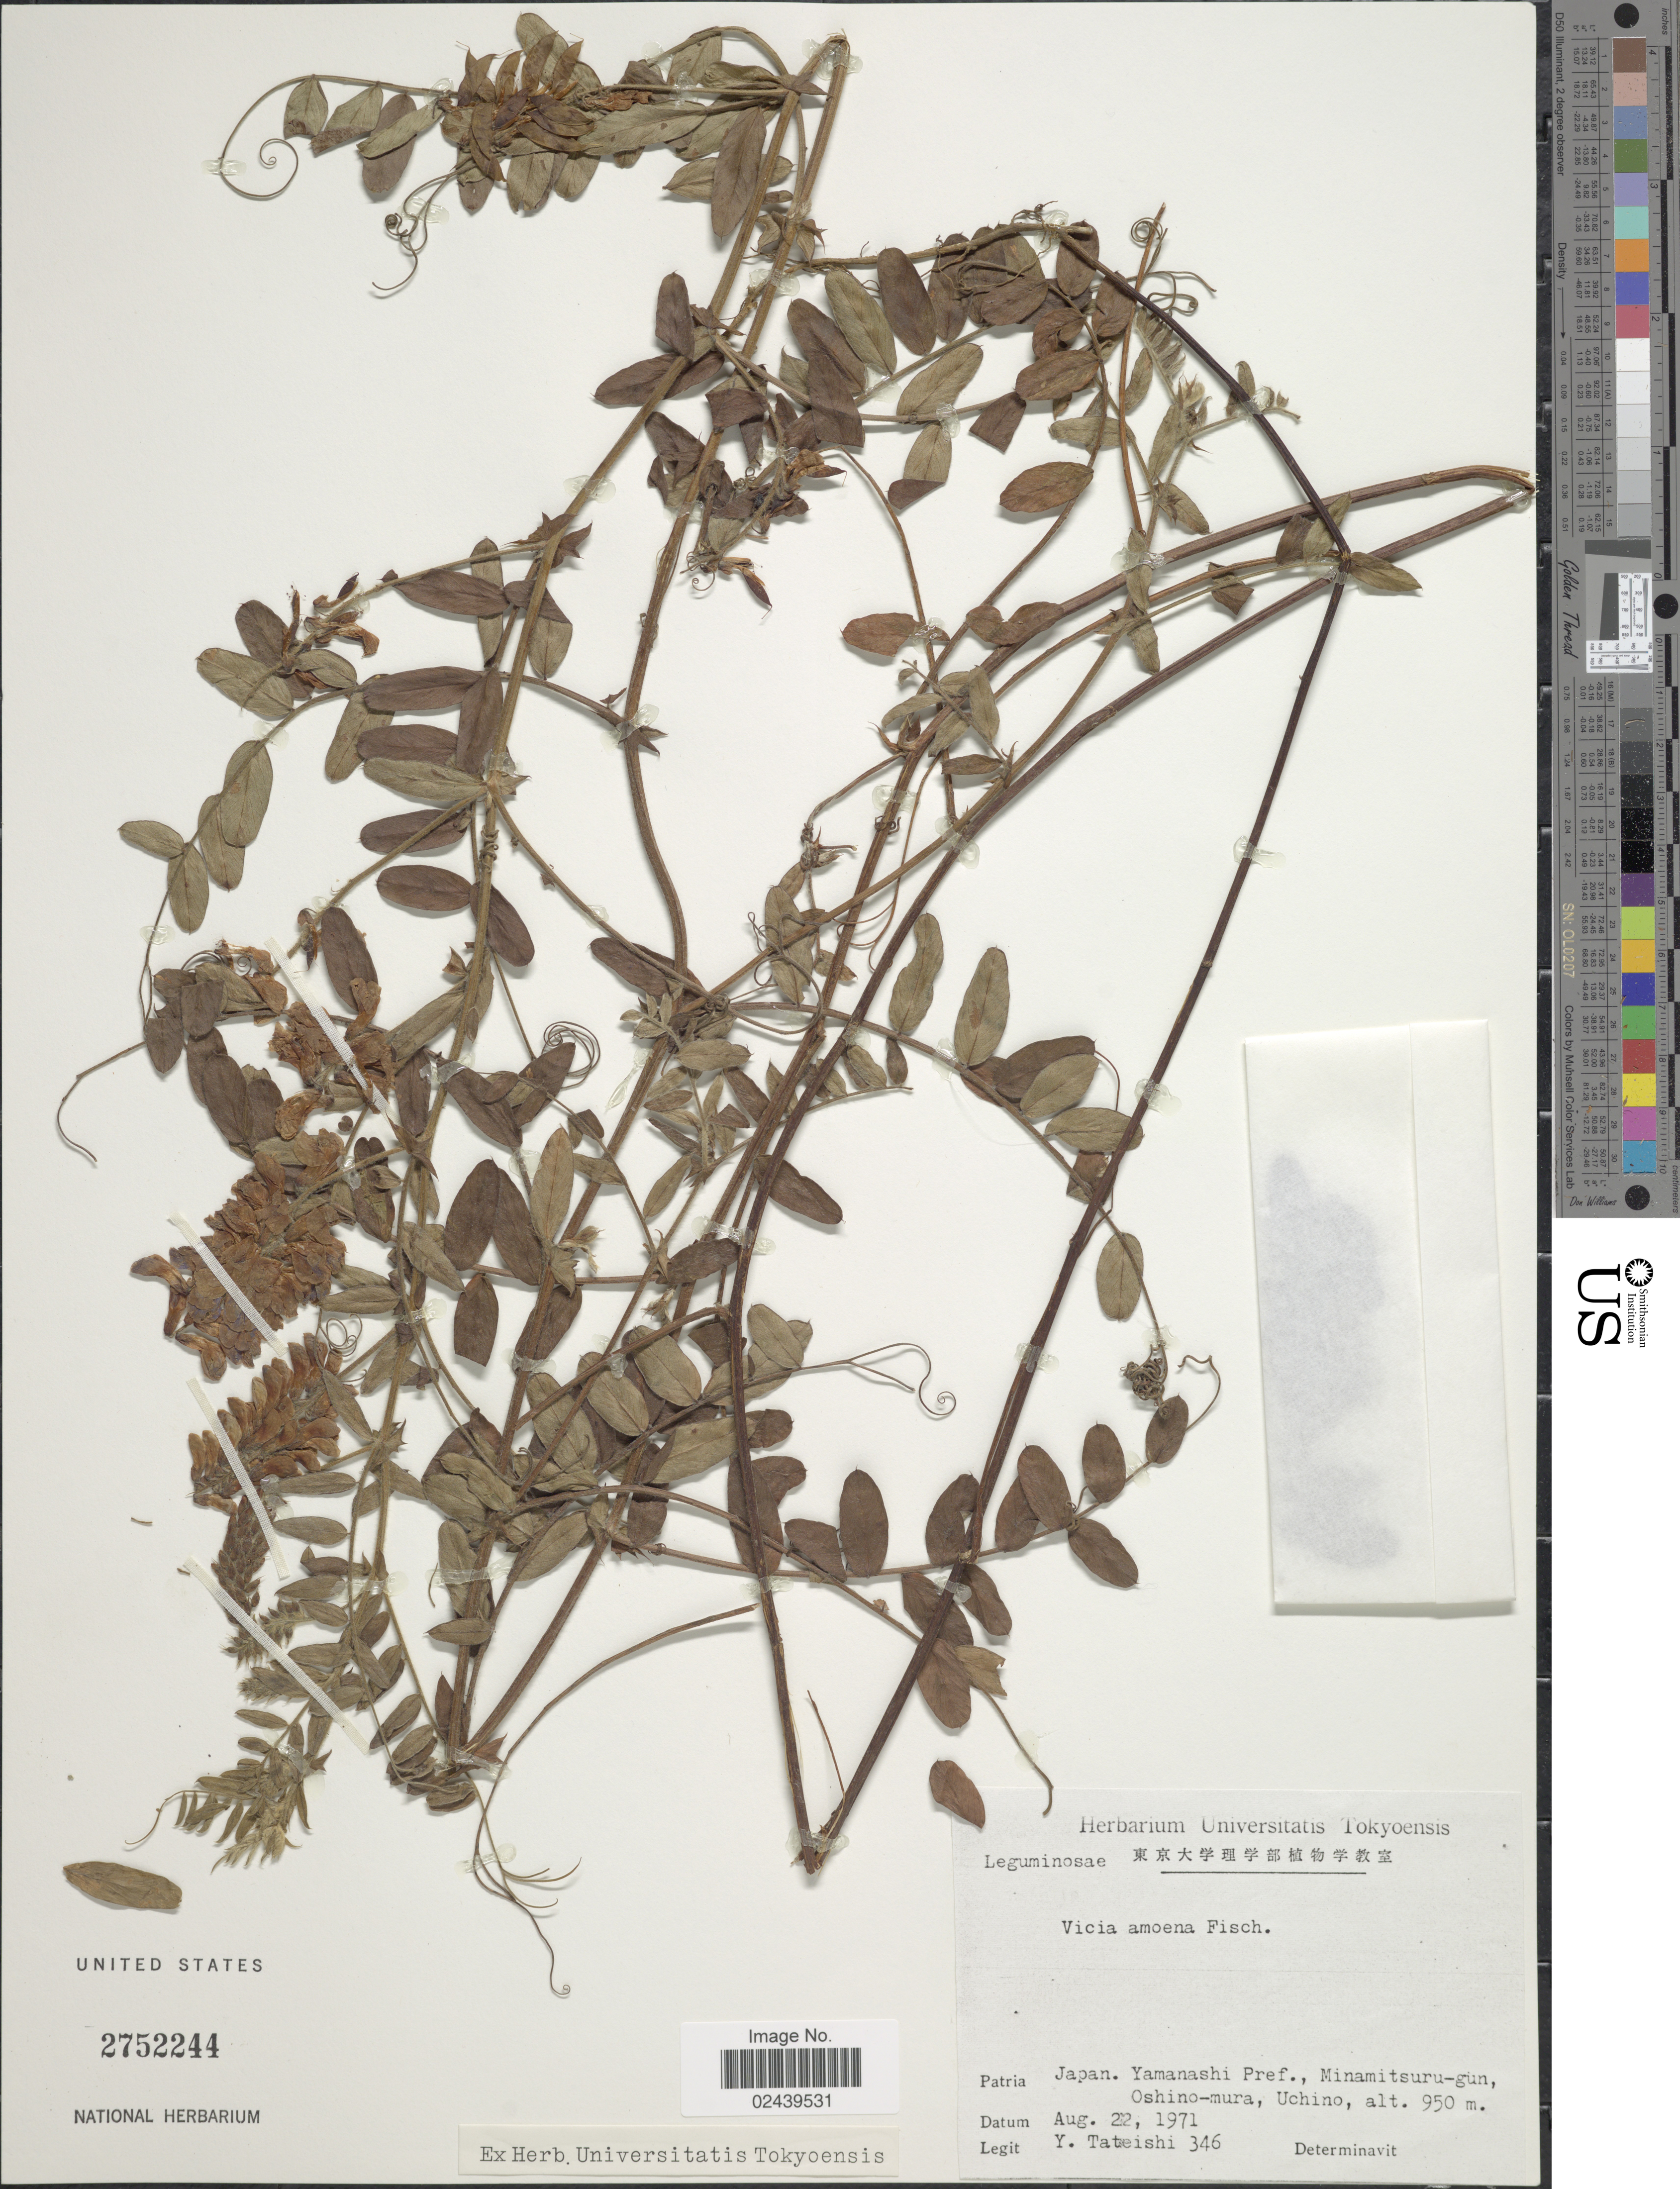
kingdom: Plantae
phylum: Tracheophyta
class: Magnoliopsida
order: Fabales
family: Fabaceae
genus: Vicia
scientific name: Vicia amoena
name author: Fisch. ex Ser.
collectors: Y. Tateishi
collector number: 346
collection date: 1971-08-22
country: Japan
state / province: Yamanasi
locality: Yamanashi Pref., Minamitsuru-gun, Oshino-mura, Oshino-mura, Uchino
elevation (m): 950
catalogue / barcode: US 2752244